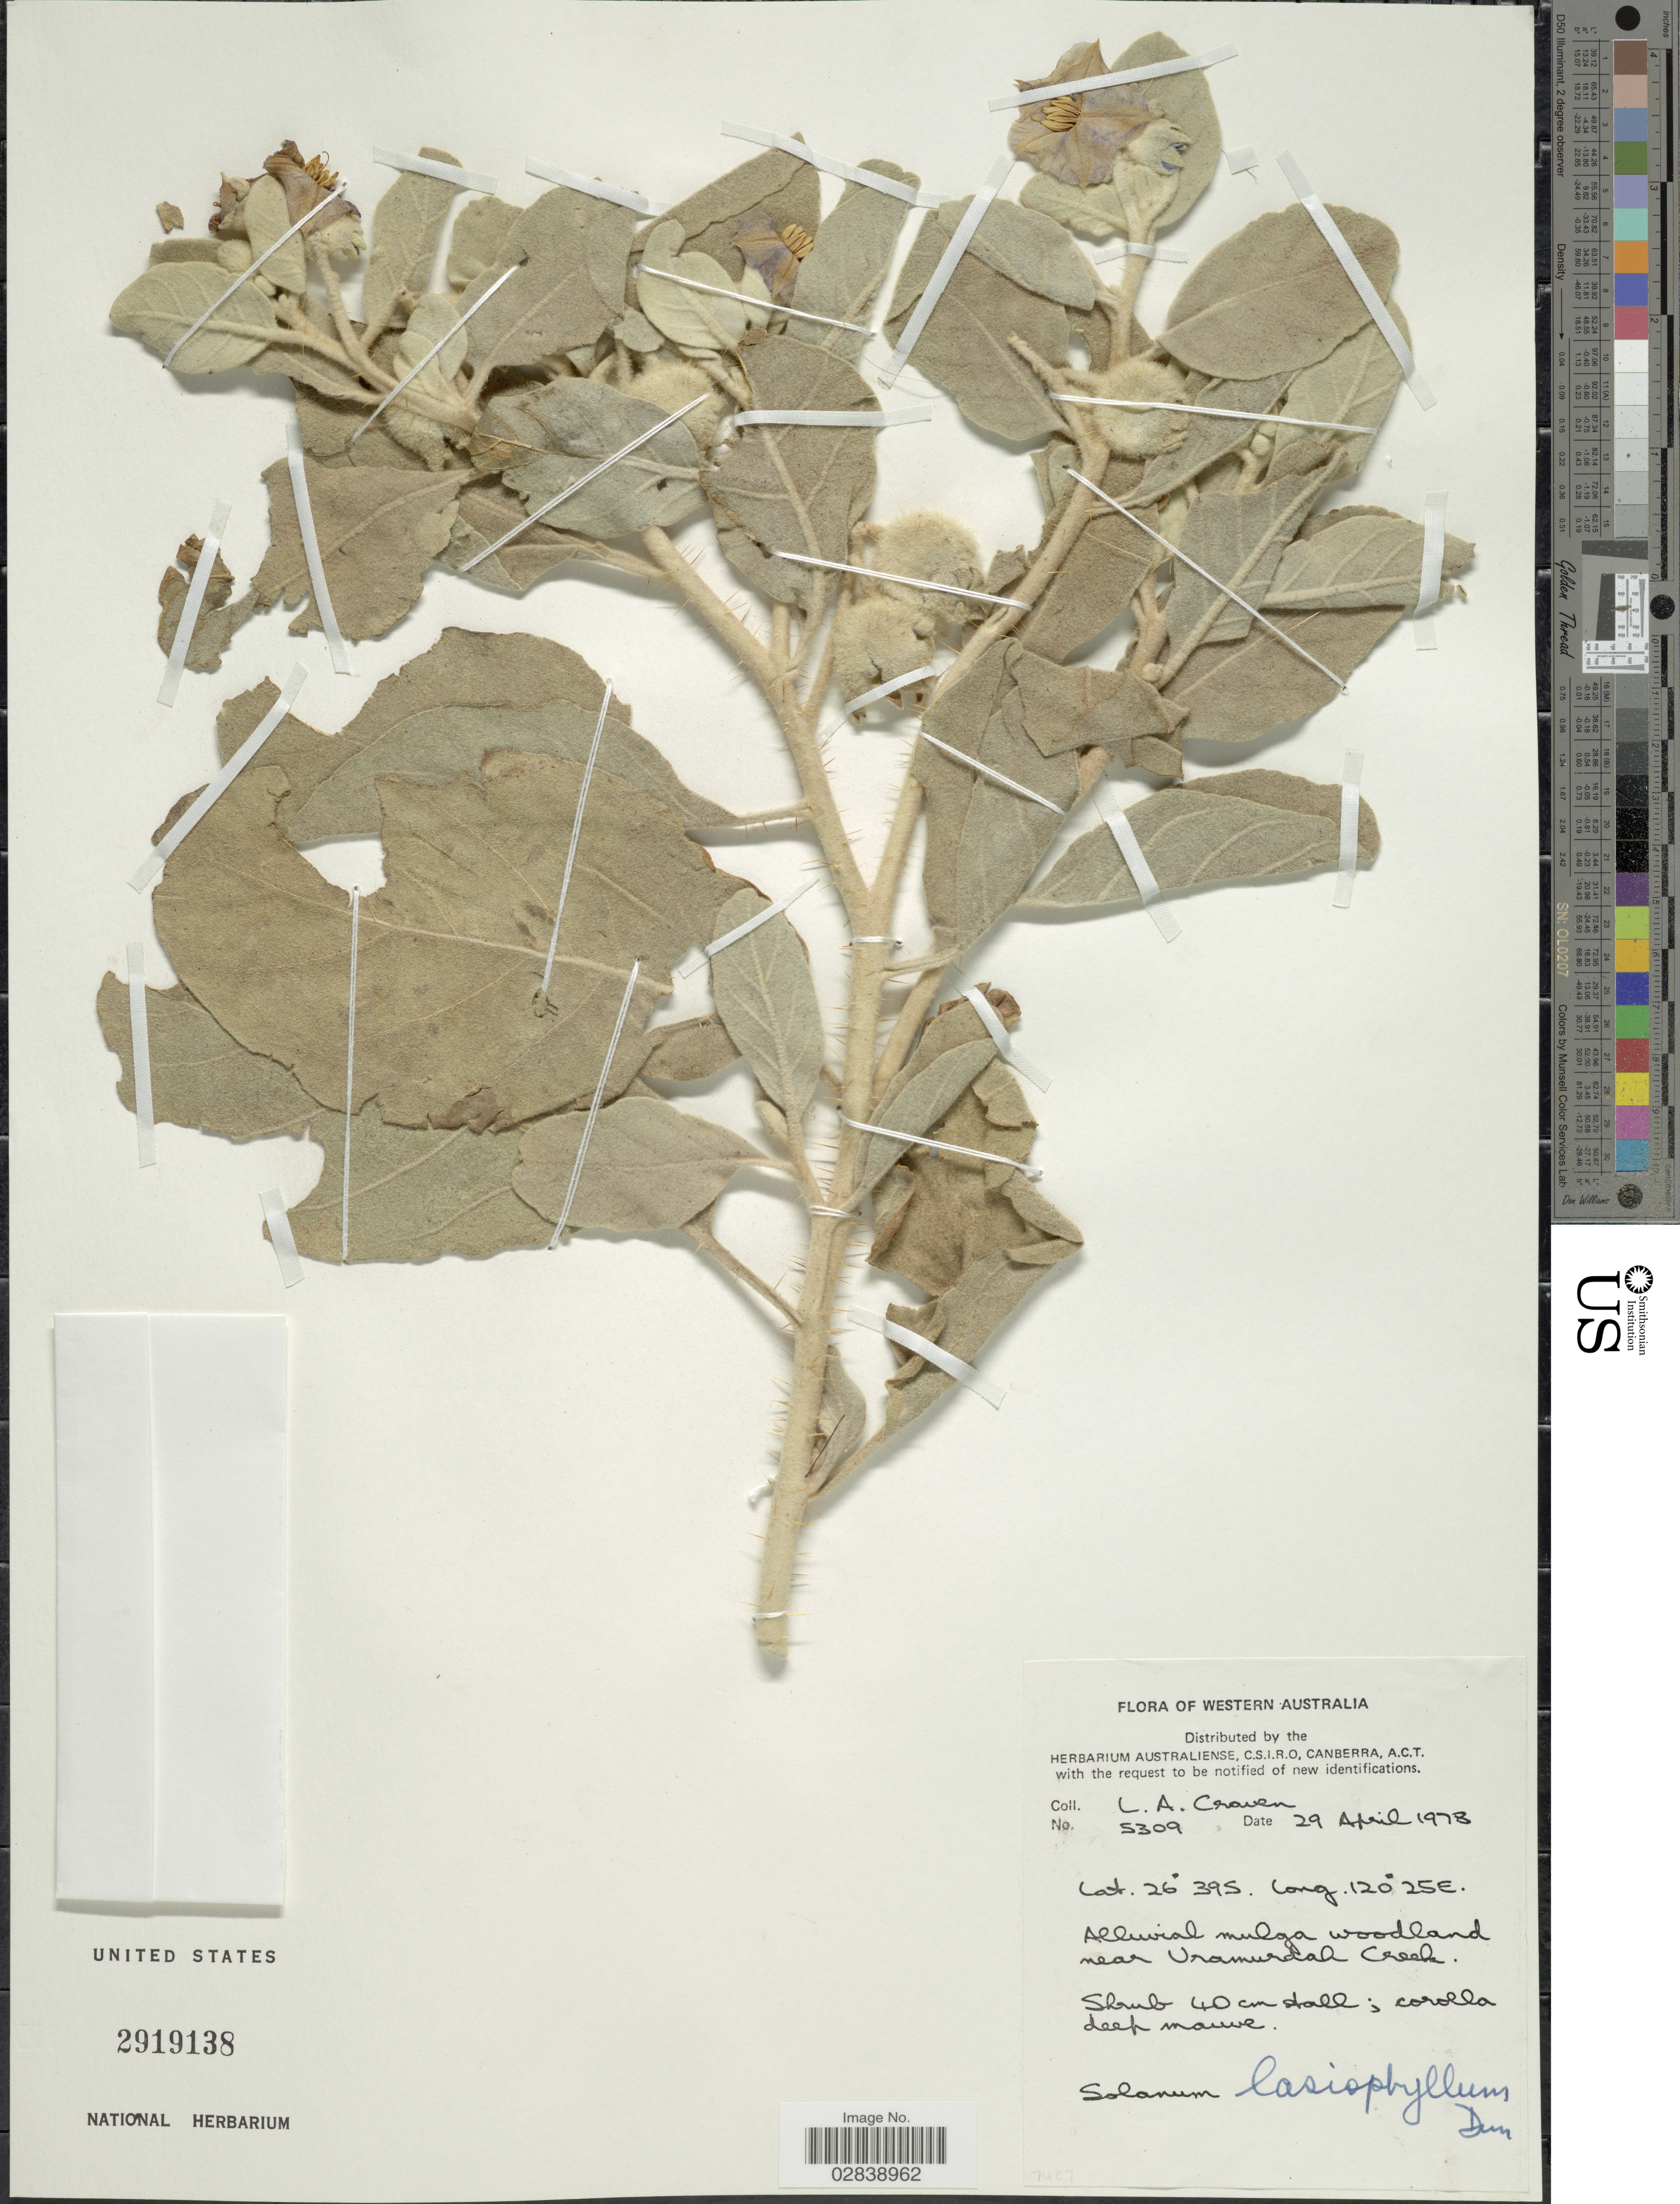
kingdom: Plantae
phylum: Tracheophyta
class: Magnoliopsida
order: Solanales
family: Solanaceae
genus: Solanum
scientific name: Solanum lasiophyllum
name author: Humb. & Bonpl. ex Dunal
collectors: L. A. Craven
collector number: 5309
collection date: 1978-04-29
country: Australia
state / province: Western Australia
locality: Alluvial mulga woodland near Uramuraal Creek.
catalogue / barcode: US 2919138